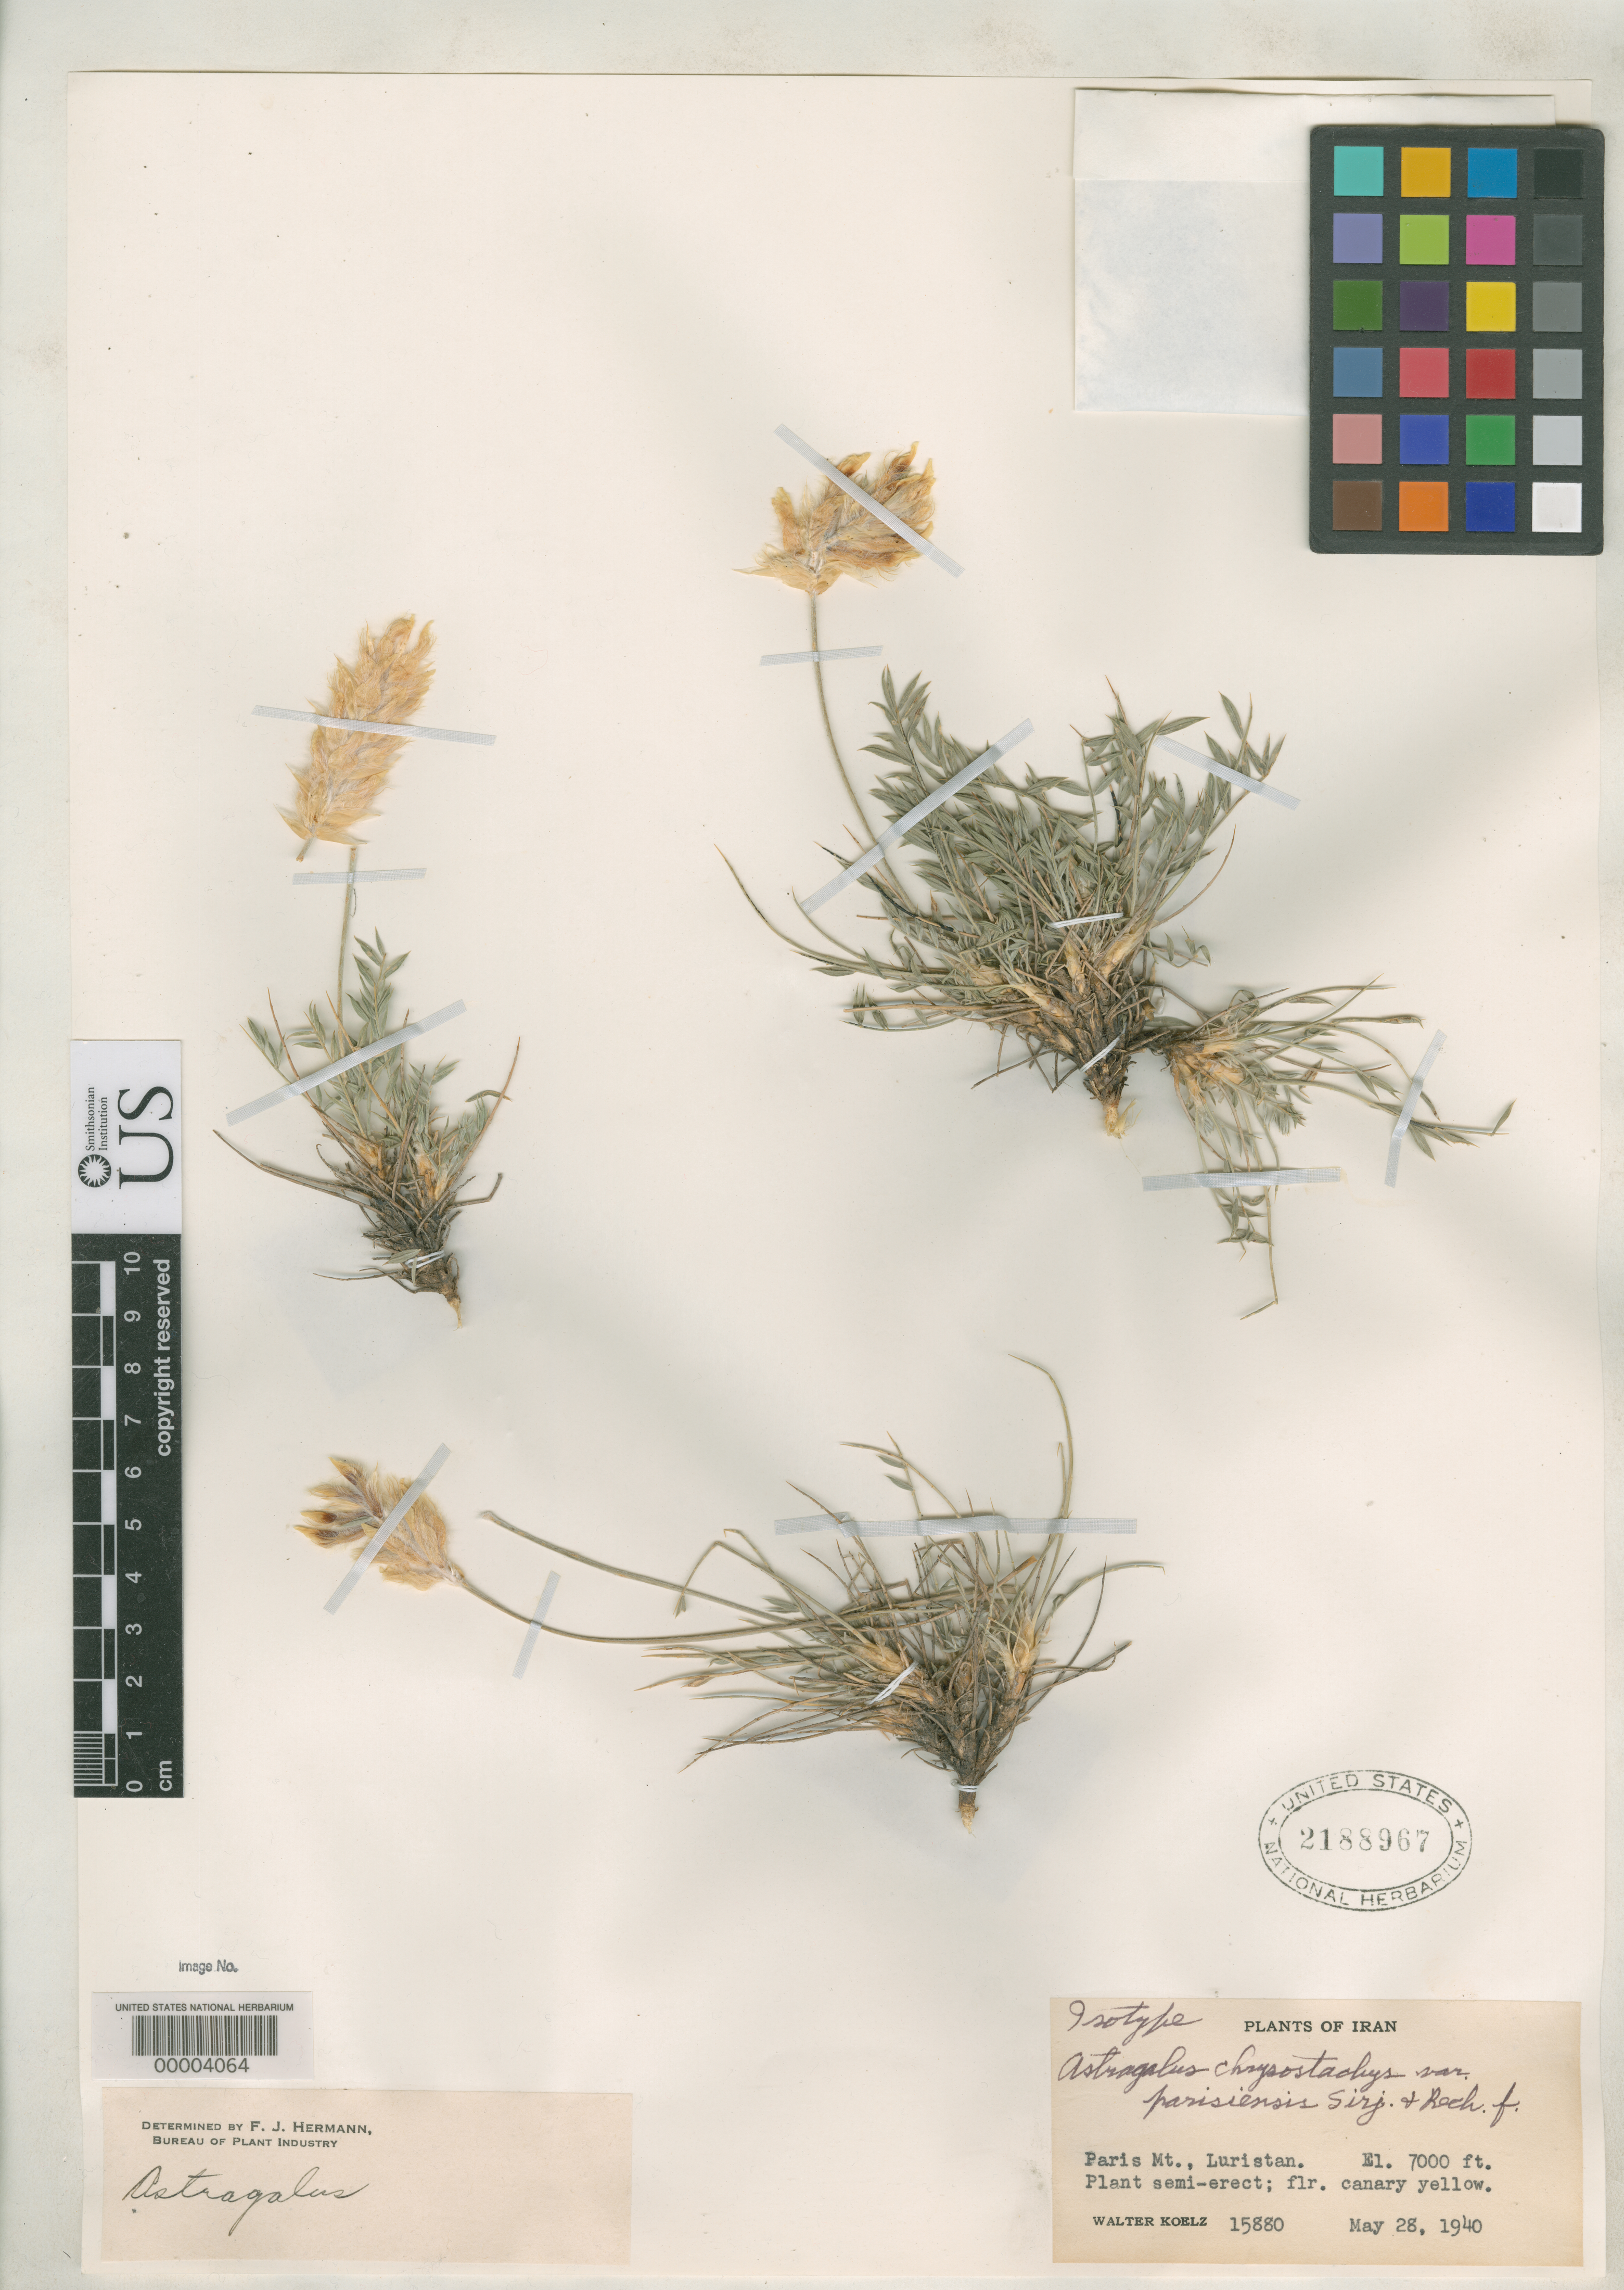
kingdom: Plantae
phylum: Tracheophyta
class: Magnoliopsida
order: Fabales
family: Fabaceae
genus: Astragalus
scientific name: Astragalus chrysostachys var. parisiensis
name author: Širj. & Rech. f.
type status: Type Collection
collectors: W. N. Koelz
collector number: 15880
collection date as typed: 28 May 1940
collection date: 1940-05-28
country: Iran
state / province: Lorestan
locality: Paris Mountain.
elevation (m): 2134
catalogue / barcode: US 2188967